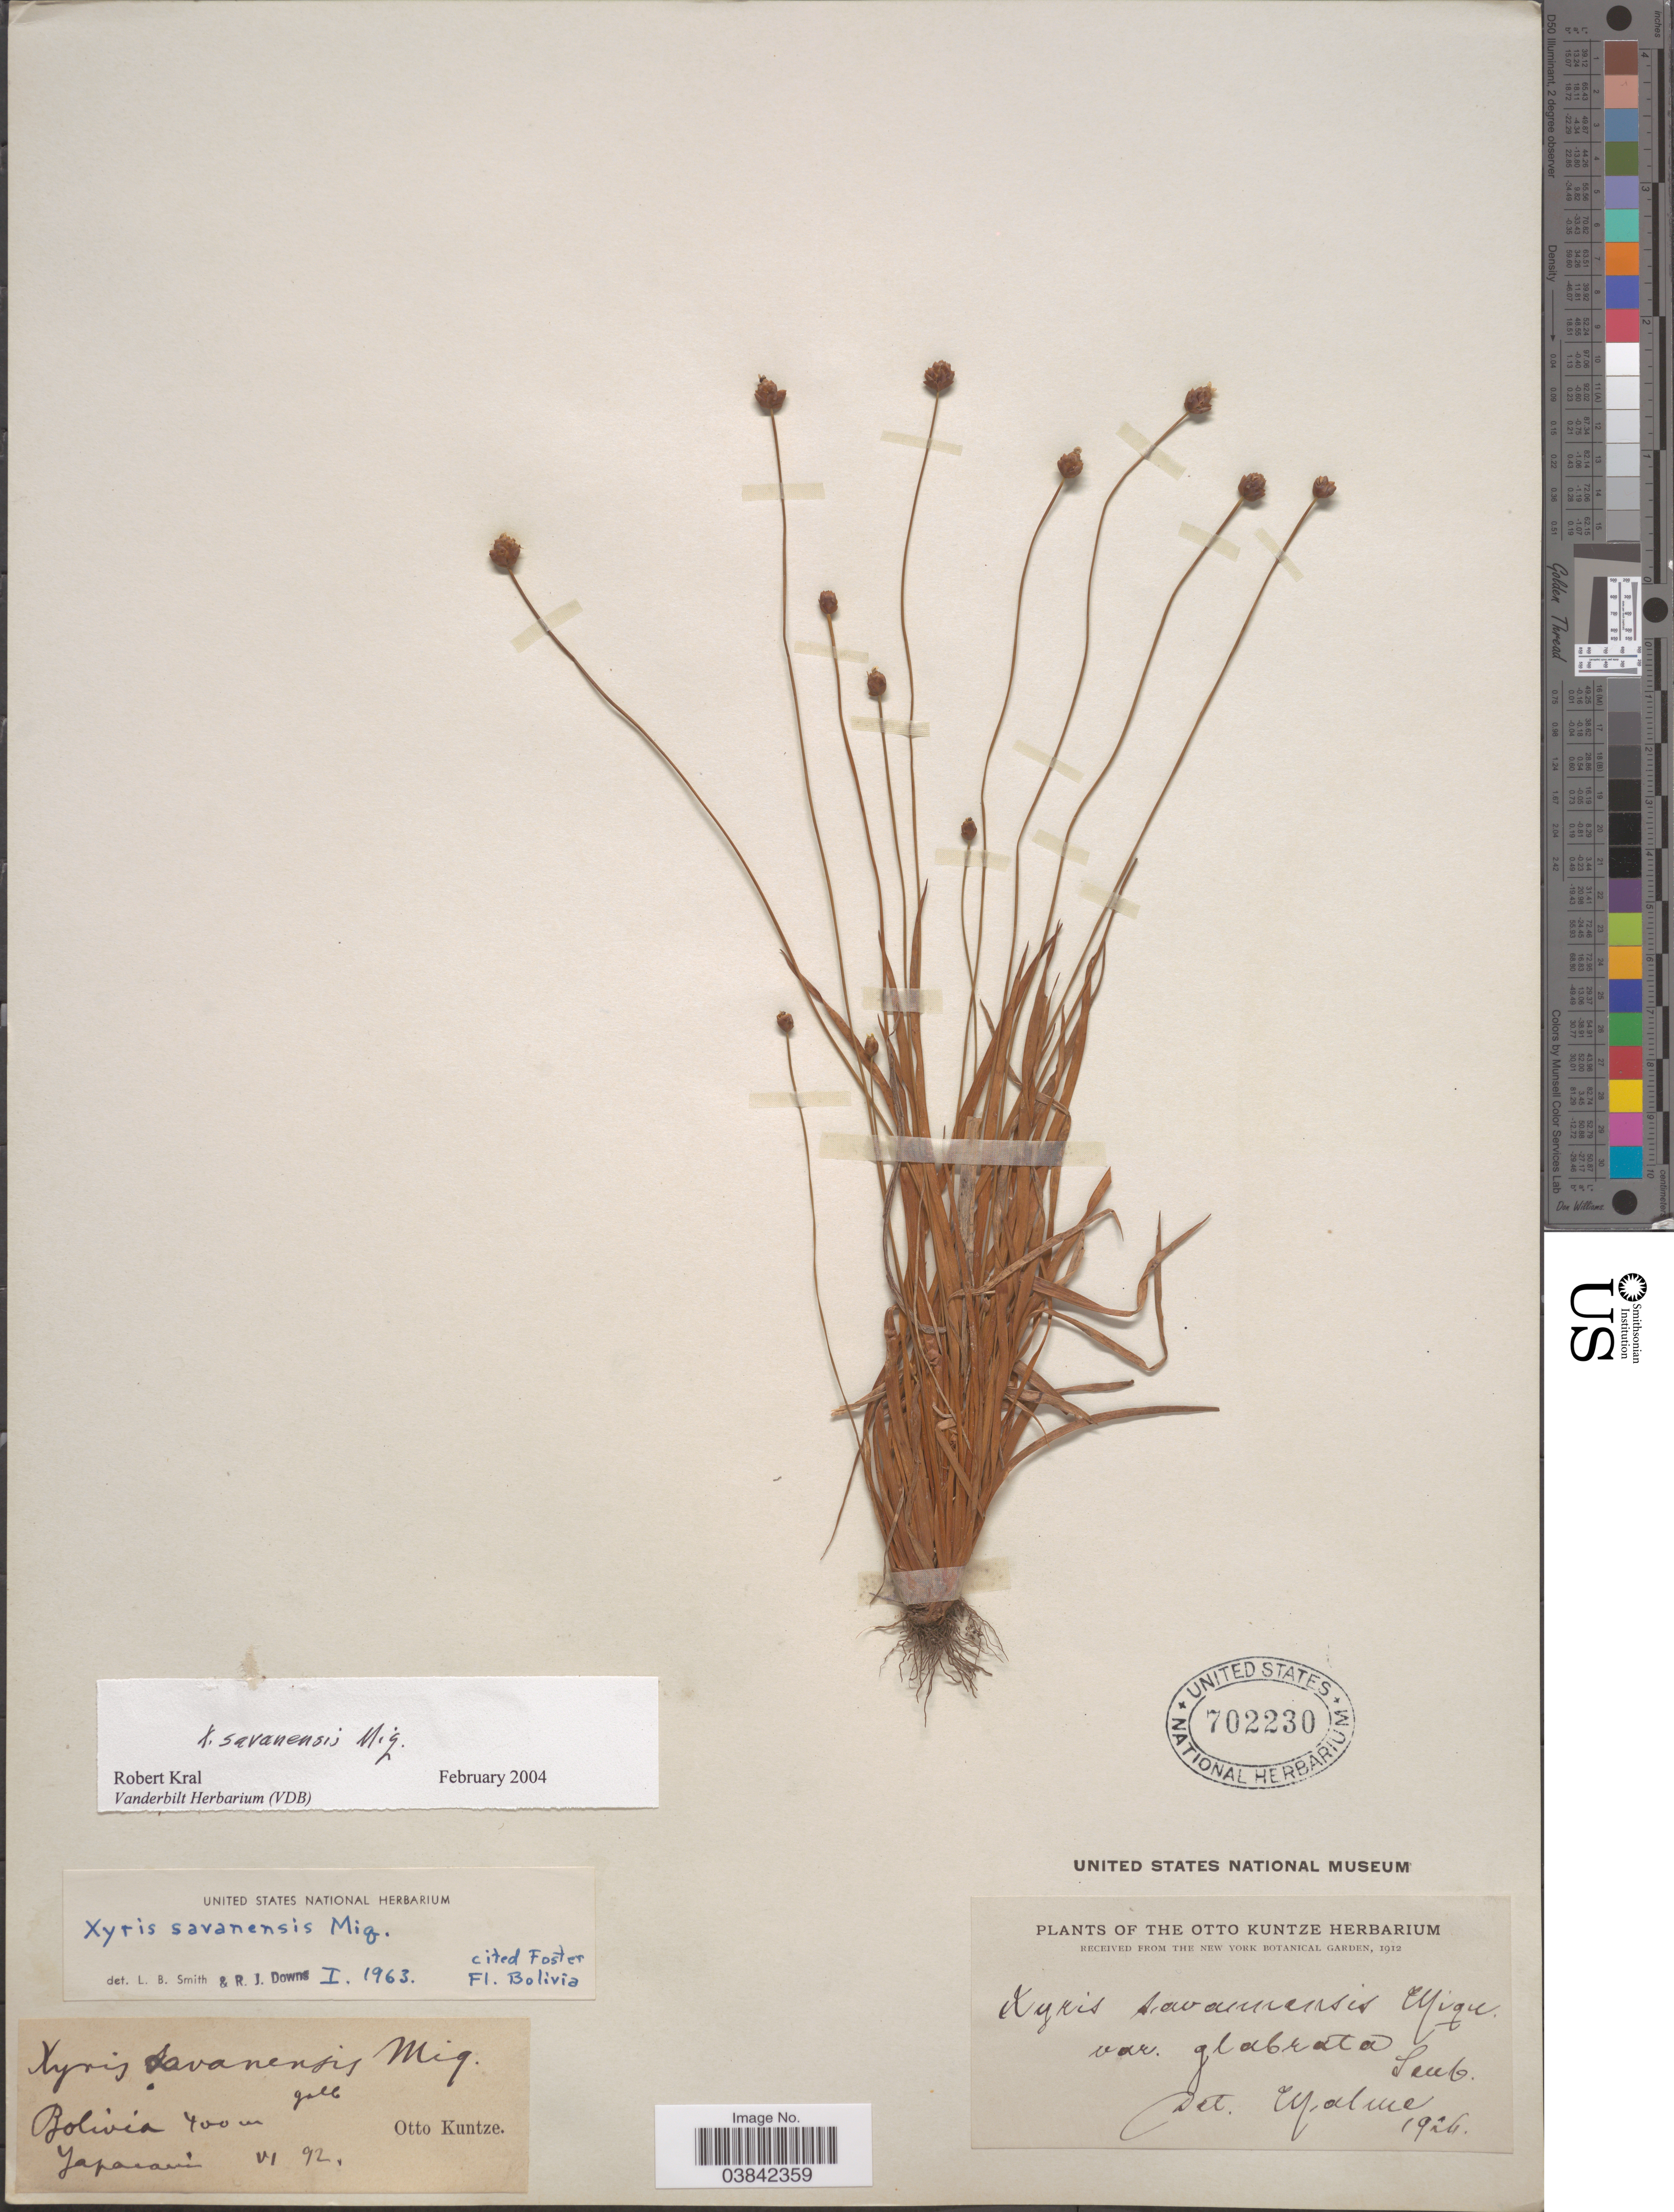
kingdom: Plantae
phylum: Tracheophyta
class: Liliopsida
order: Poales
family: Xyridaceae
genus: Xyris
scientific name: Xyris savanensis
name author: Miq.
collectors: C.E.O. Kuntze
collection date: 1992-06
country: Bolivia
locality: Yapacaní.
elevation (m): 400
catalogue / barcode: US 702230